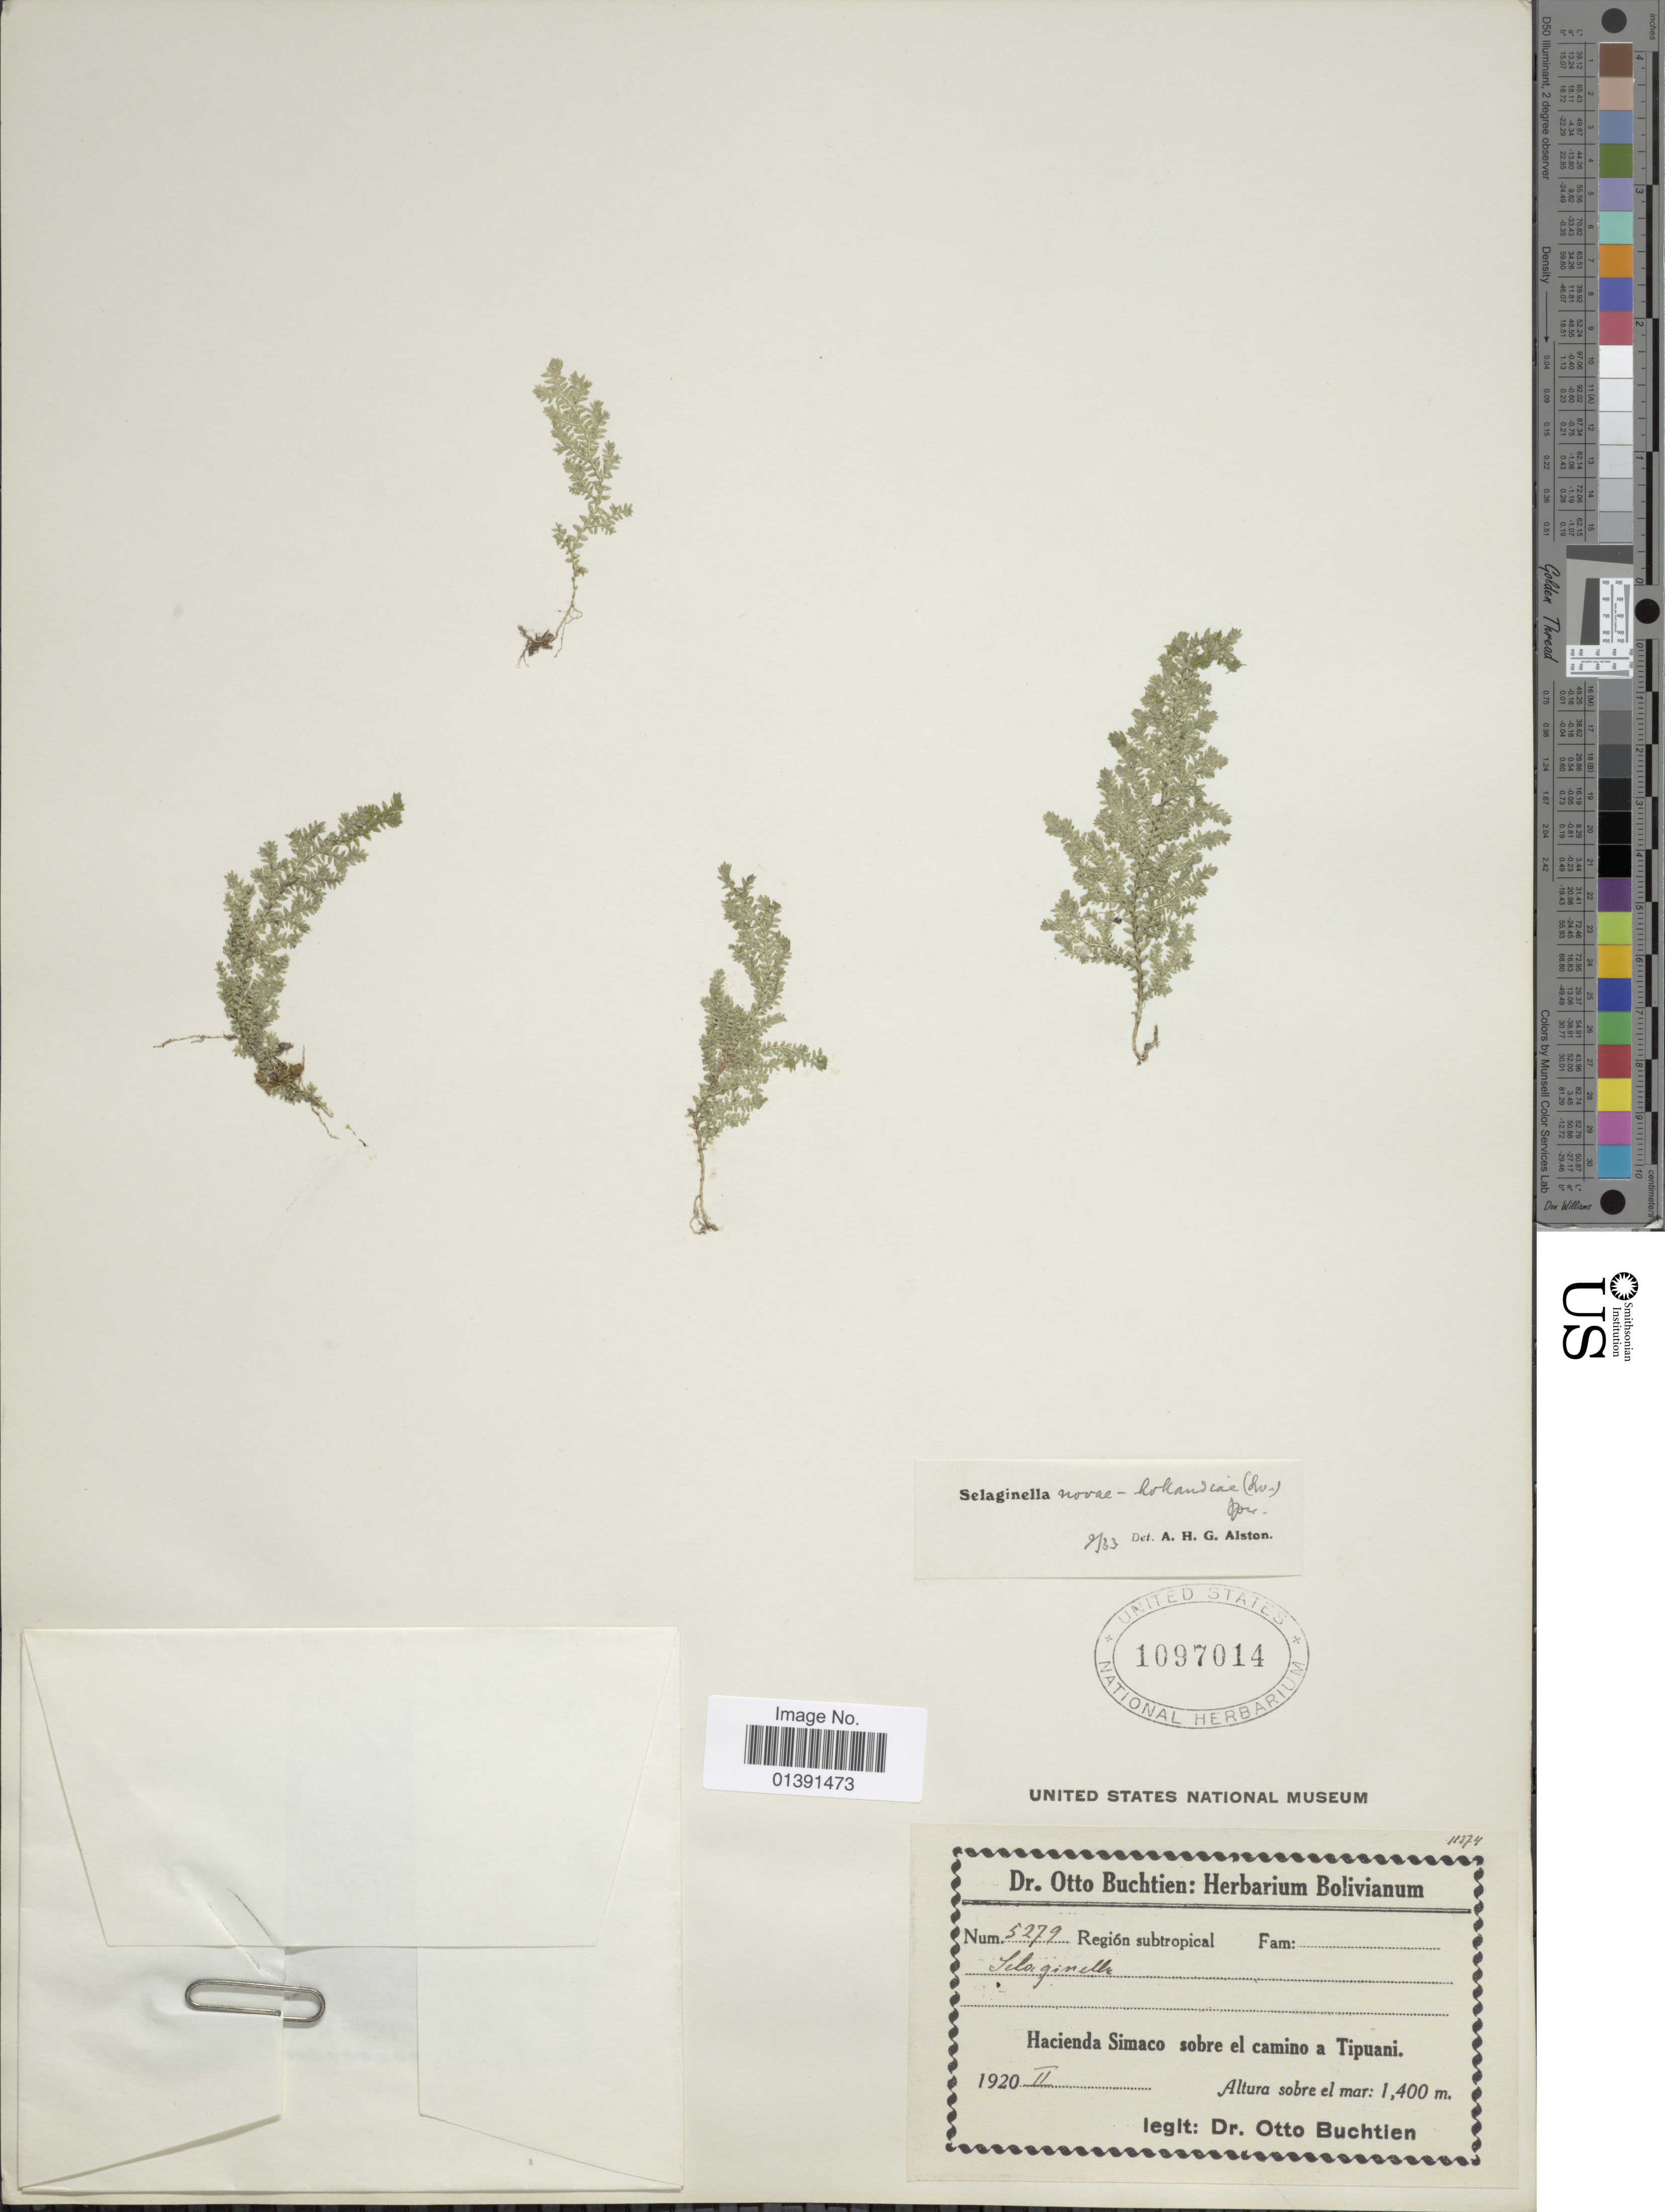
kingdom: Plantae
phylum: Tracheophyta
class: Lycopodiopsida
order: Selaginellales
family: Selaginellaceae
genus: Selaginella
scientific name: Selaginella novae-hollandiae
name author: (Sw.) Spring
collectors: O. Buchtien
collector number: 5279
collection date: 1920-02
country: Bolivia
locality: Hacienda Simaco sobre el camino a Tipuani, Region subtropical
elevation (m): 1400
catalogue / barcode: US 1097014